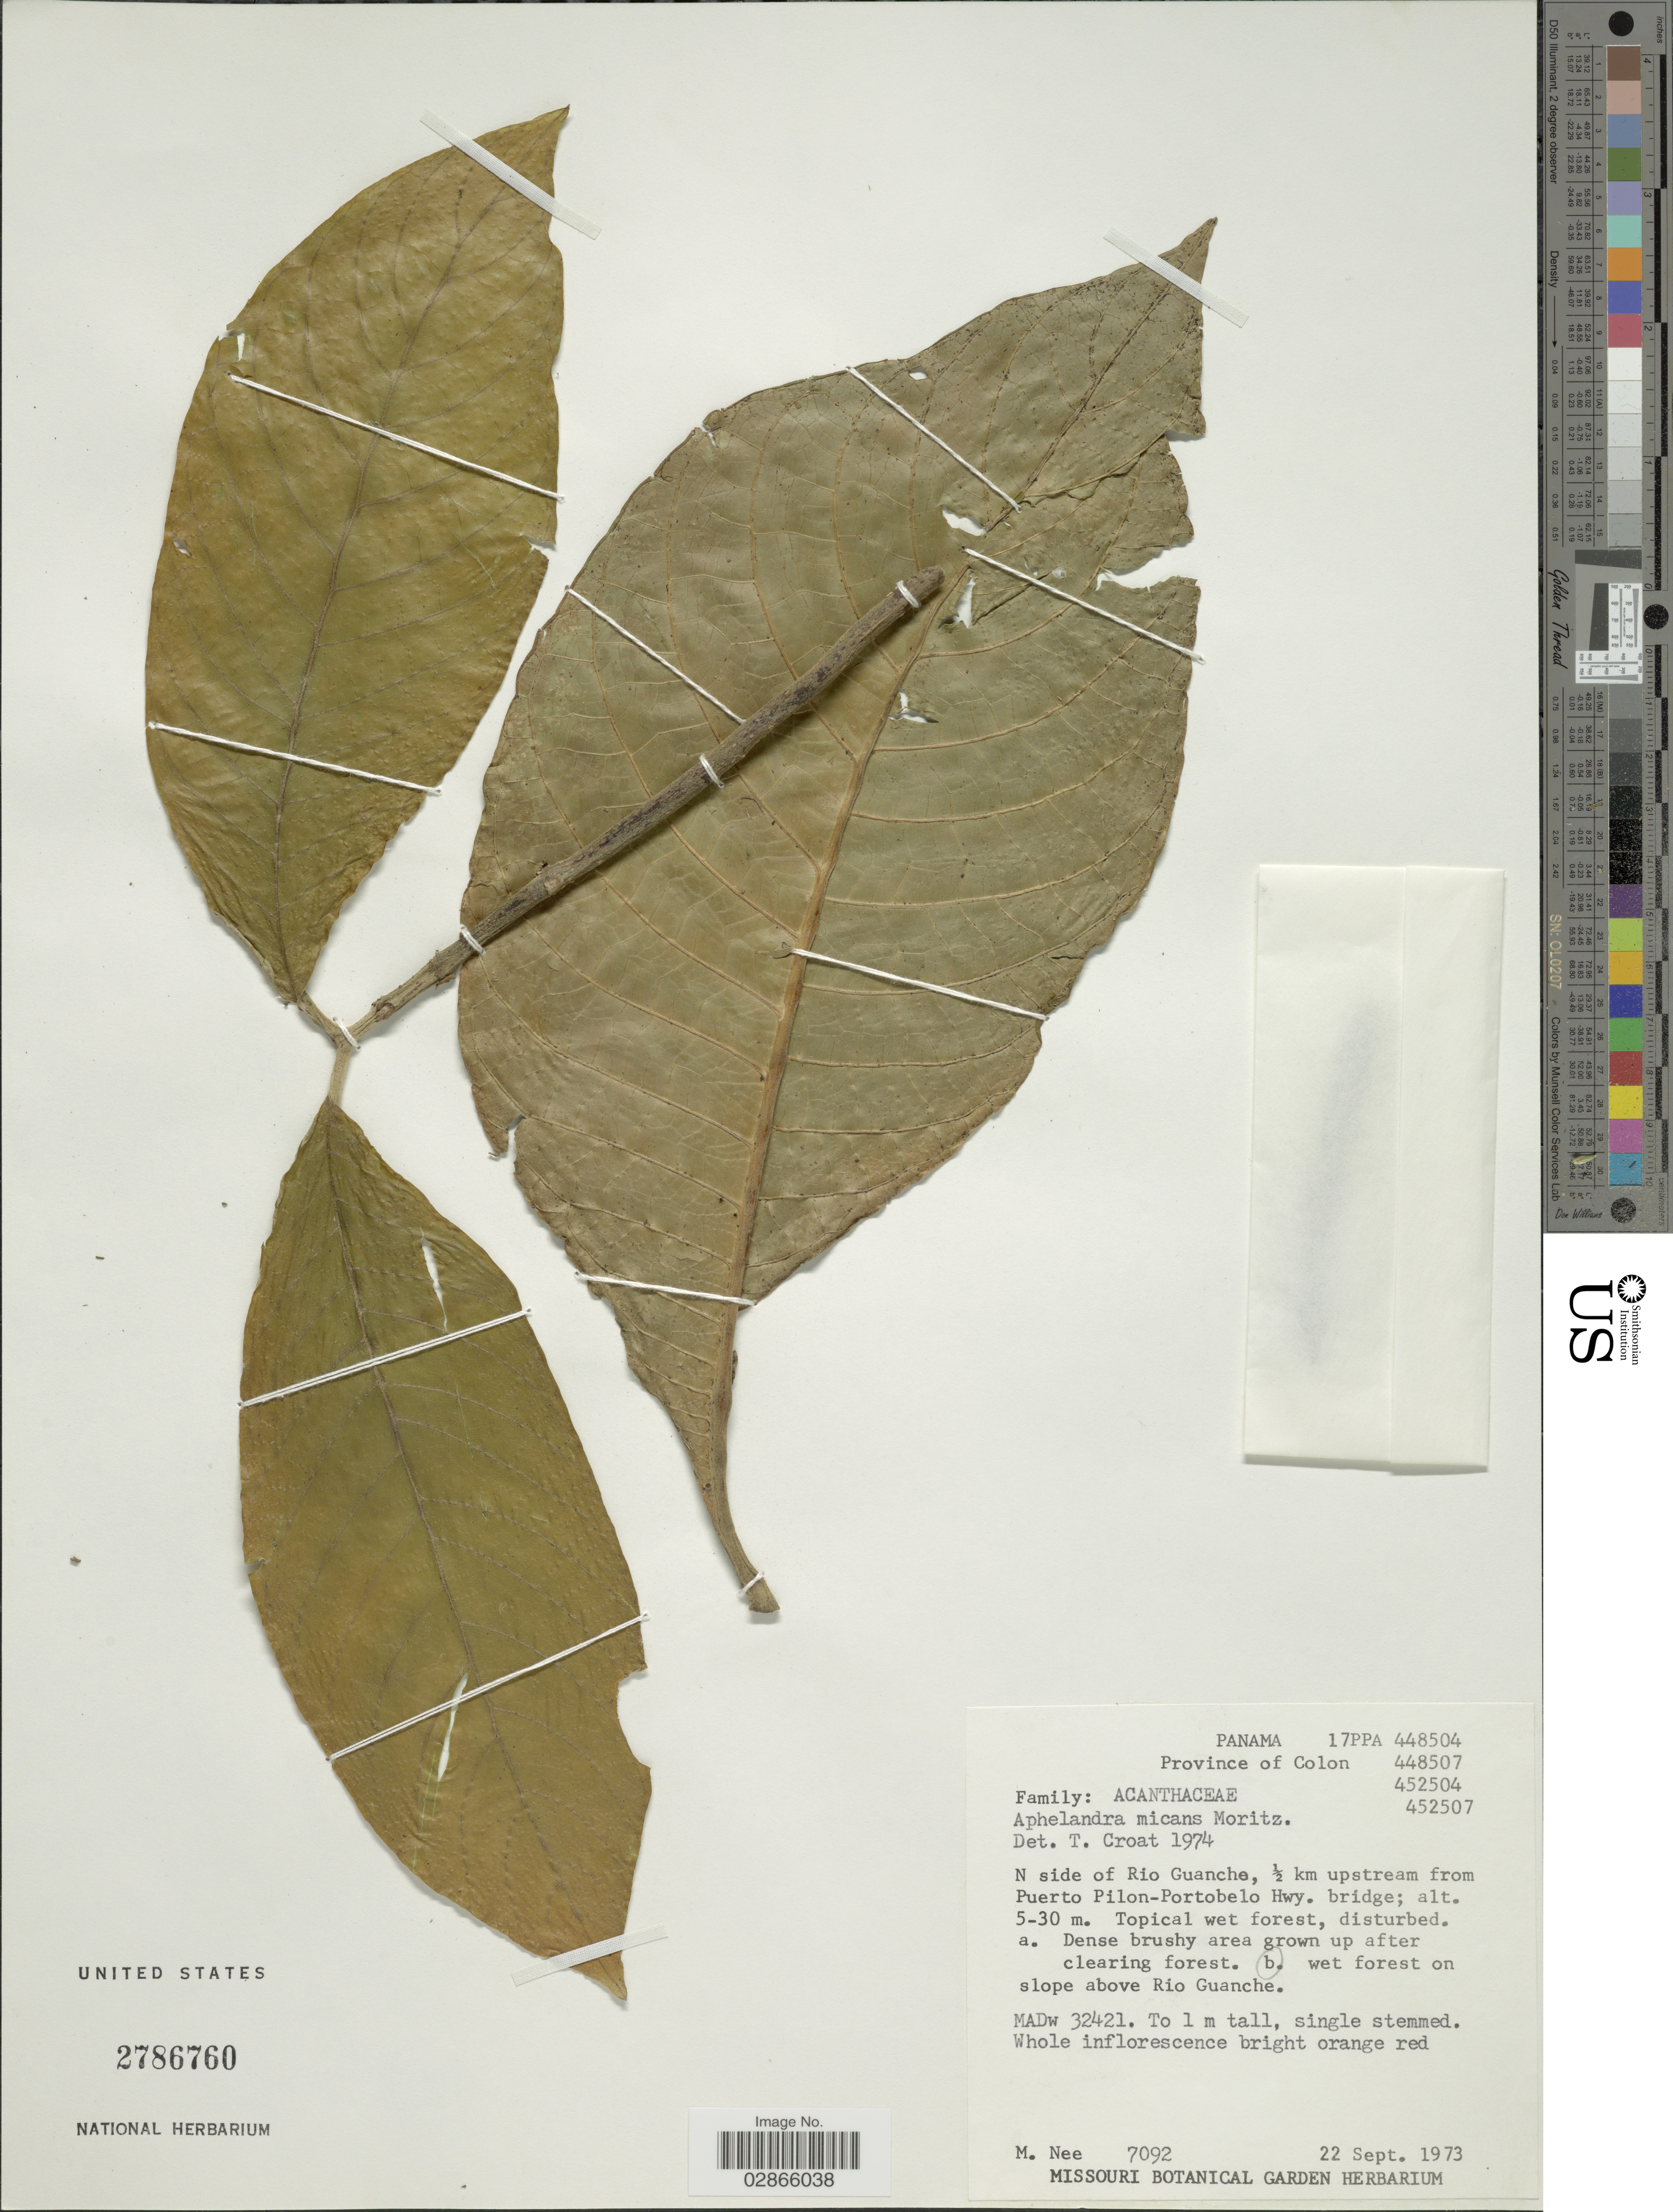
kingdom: Plantae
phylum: Tracheophyta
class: Magnoliopsida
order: Lamiales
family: Acanthaceae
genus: Aphelandra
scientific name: Aphelandra lingua-bovis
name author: Leonard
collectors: M. Nee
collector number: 7092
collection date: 1973-09-22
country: Panama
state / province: Colón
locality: N side of Rio Guanche, ½ km upstream from Puerto Pilon-Portobelo Hwy. bridge. Wet forest on slope above Rio Guanche.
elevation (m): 5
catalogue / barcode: US 2786760